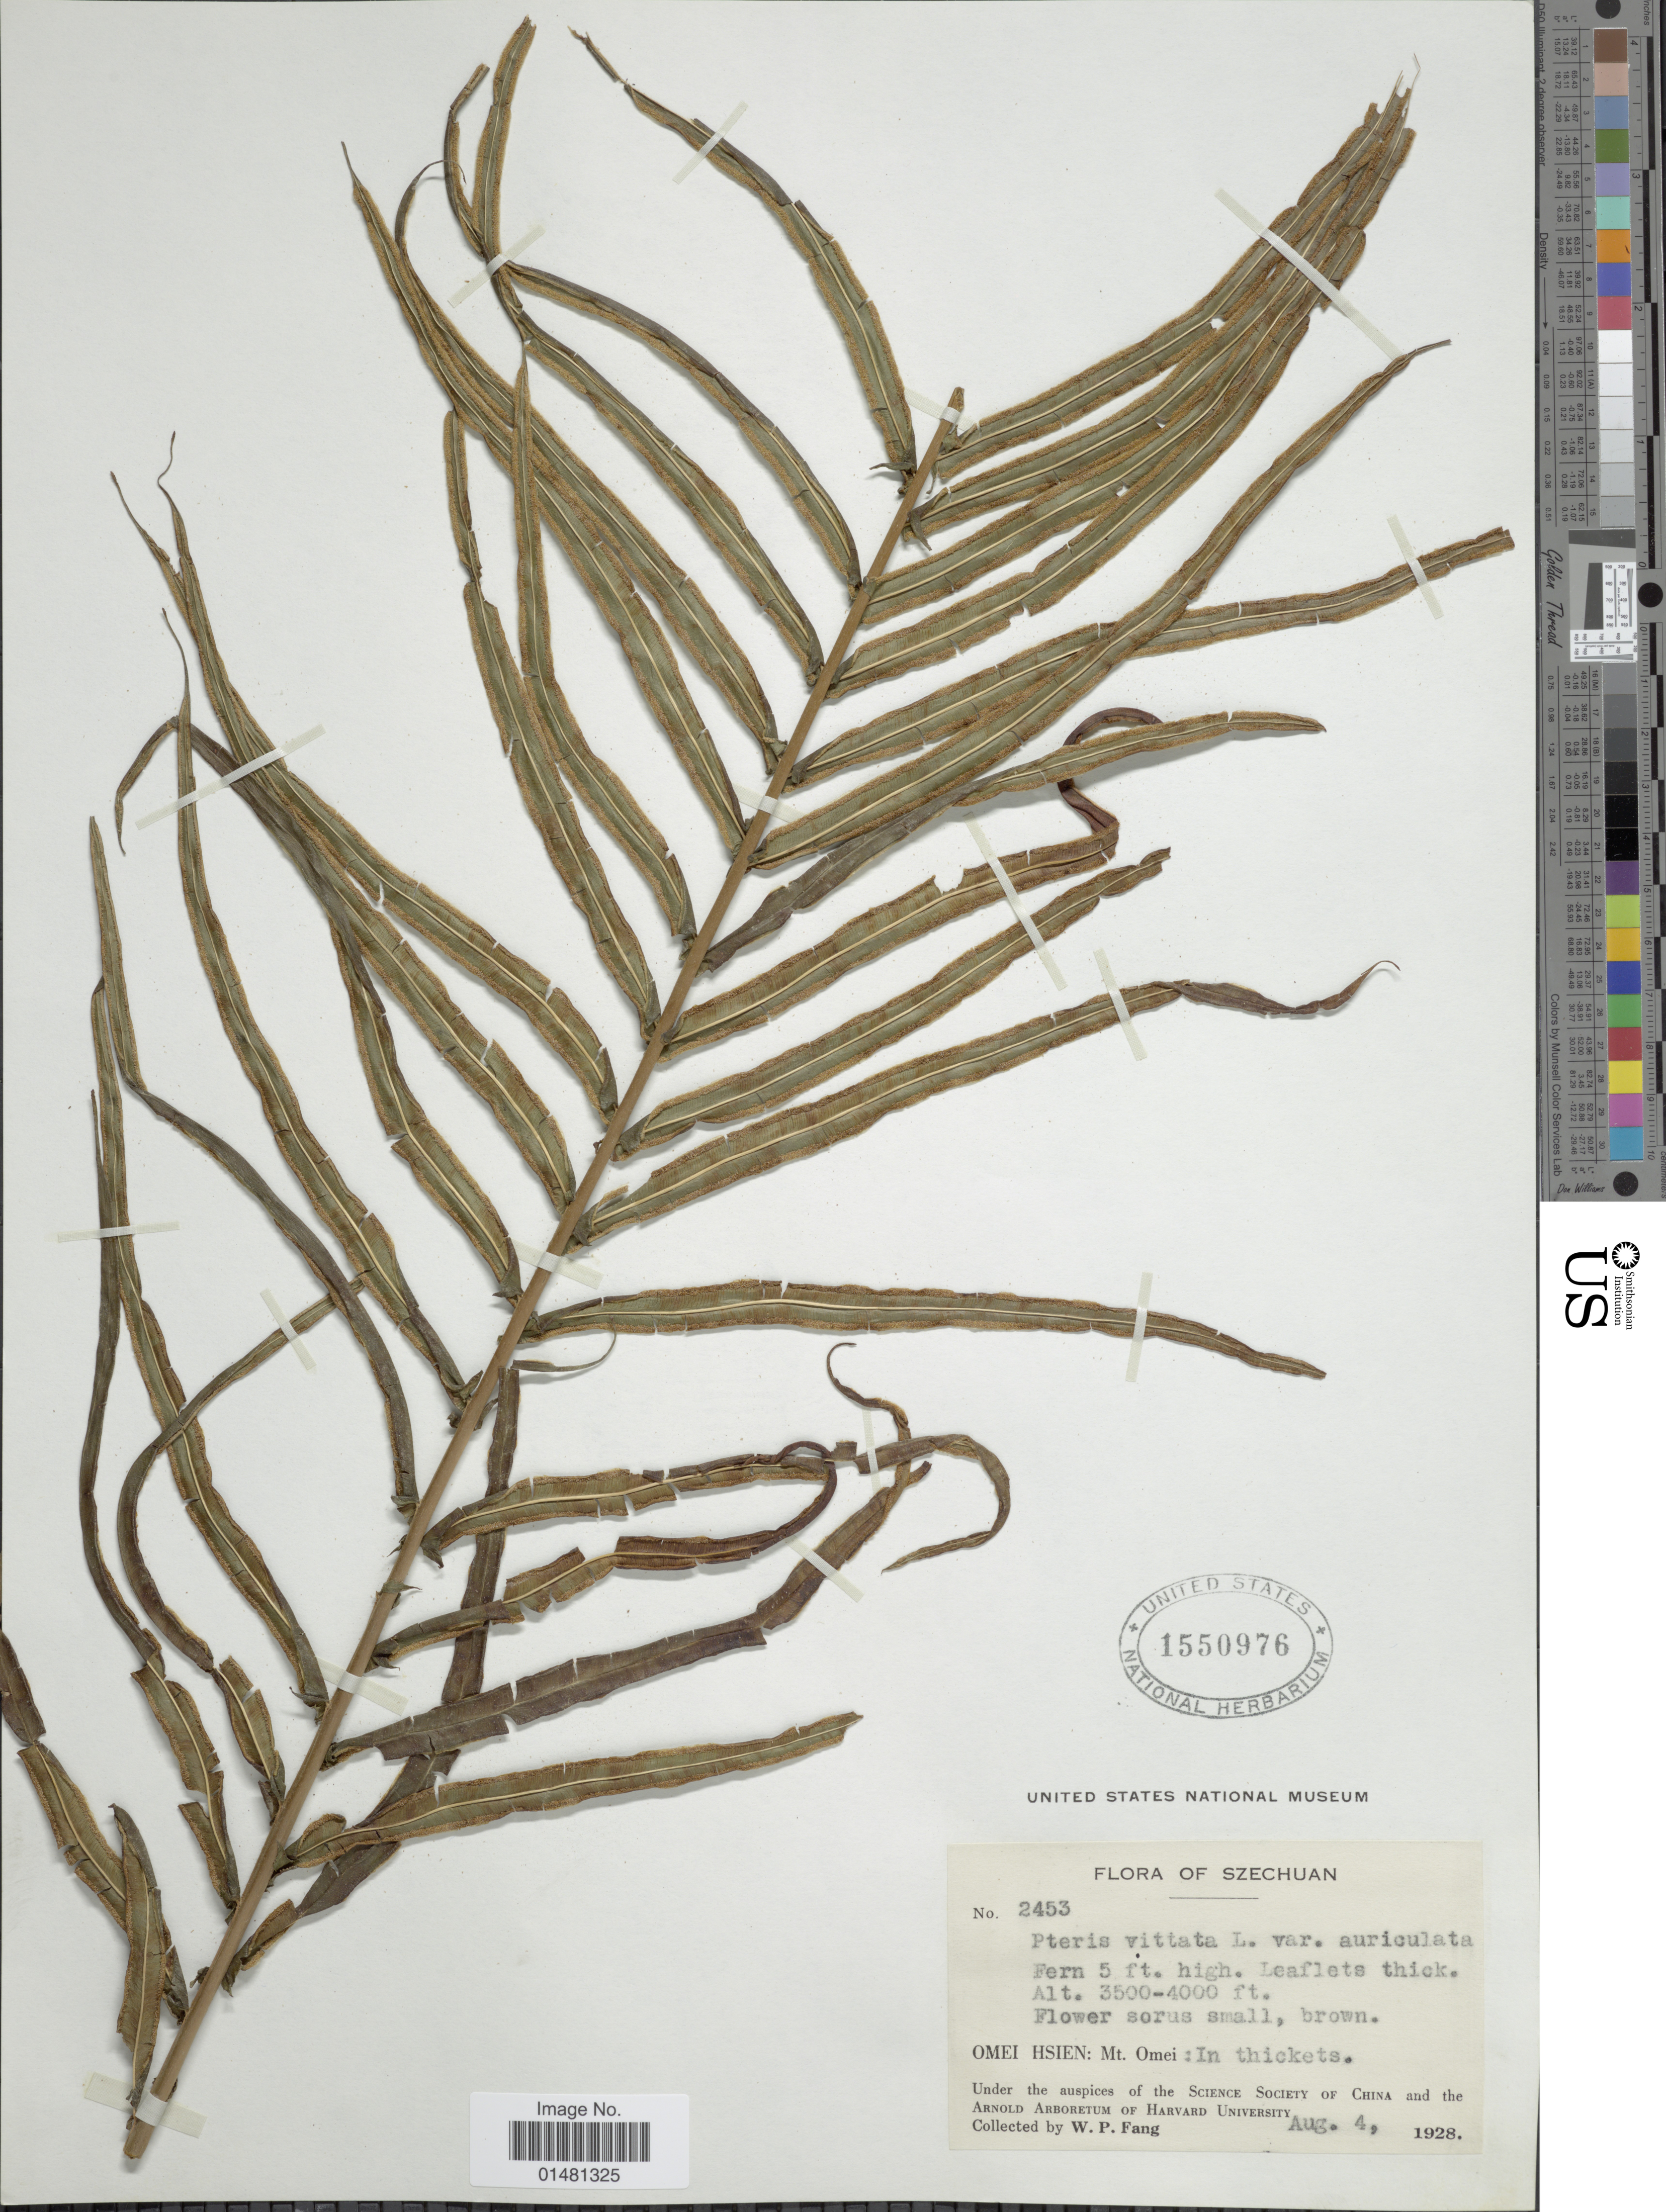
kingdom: Plantae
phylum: Tracheophyta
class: Polypodiopsida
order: Polypodiales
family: Pteridaceae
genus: Pteris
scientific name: Pteris vittata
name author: L.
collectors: W. P. Fang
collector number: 2453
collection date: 1928-08-04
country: China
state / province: Sichuan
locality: Szechuan, Omei Hsien: Mt Omei: In thickets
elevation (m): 1067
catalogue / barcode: US 1550976